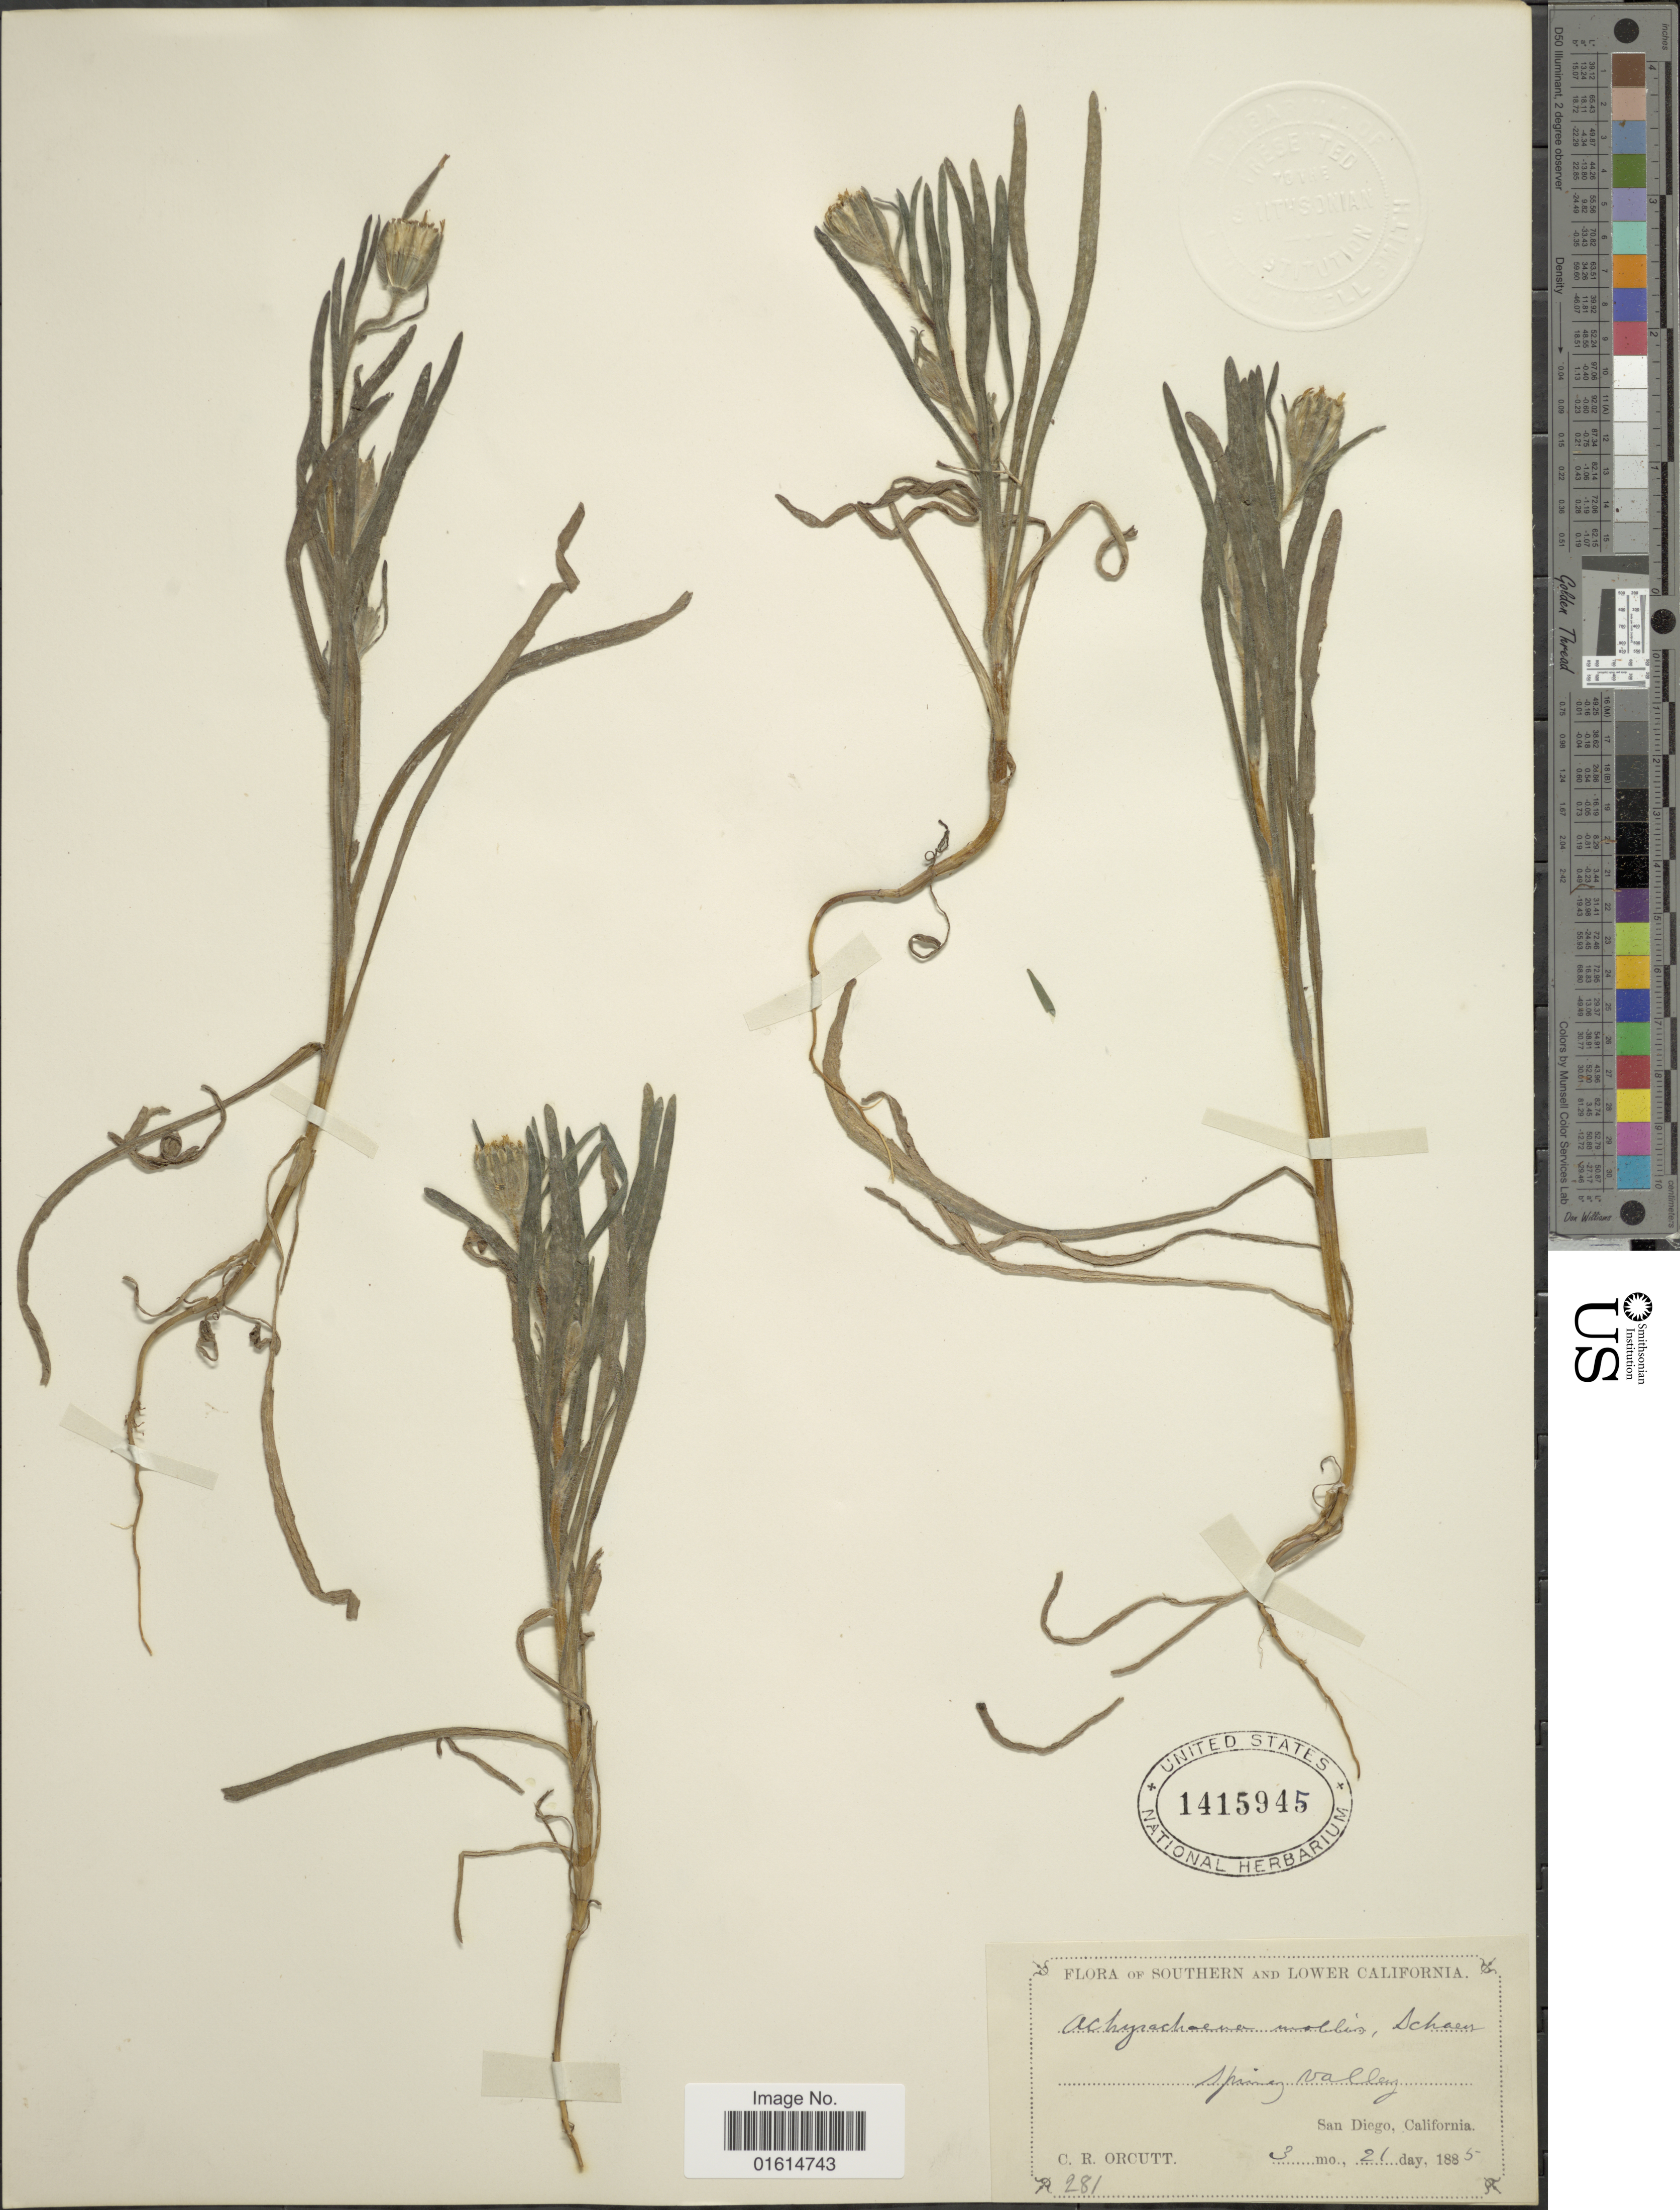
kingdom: Plantae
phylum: Tracheophyta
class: Magnoliopsida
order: Asterales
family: Asteraceae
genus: Achyrachaena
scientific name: Achyrachaena mollis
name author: Schauer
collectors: C. R. Orcutt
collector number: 281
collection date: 1885-03-21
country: United States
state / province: California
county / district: San Diego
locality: Spring Valley, San Diego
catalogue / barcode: US 1415945